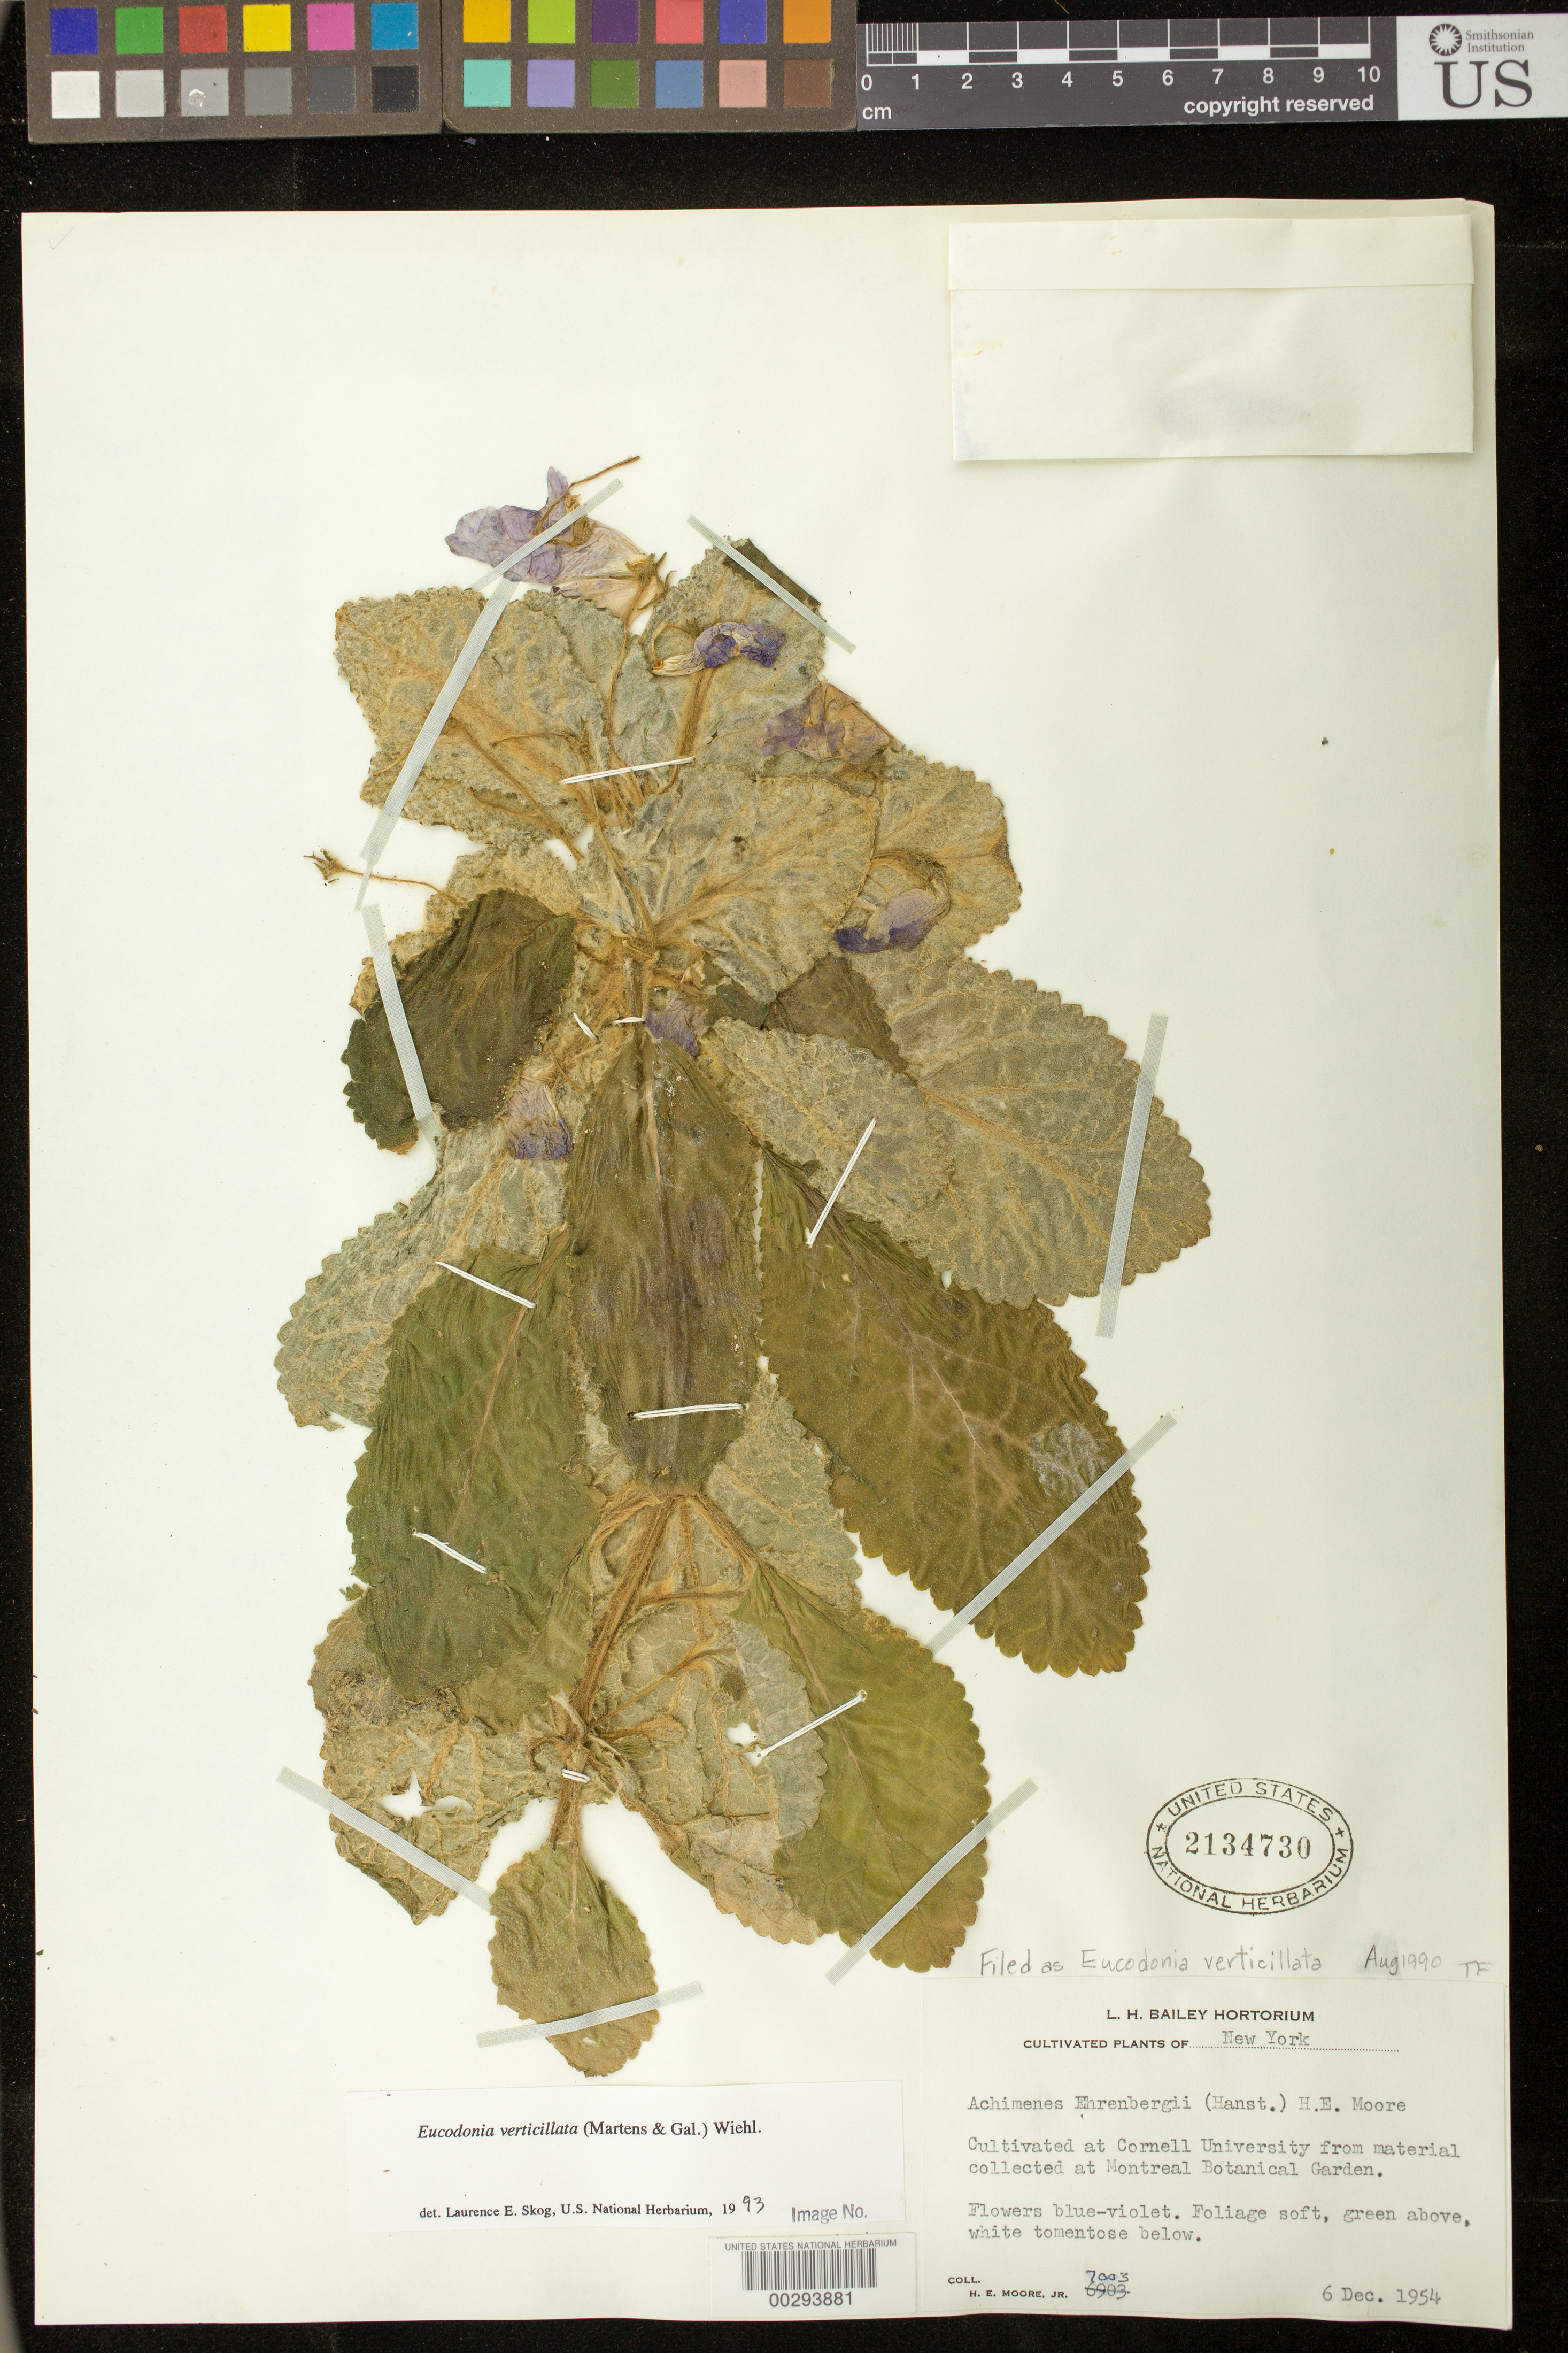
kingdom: Plantae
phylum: Tracheophyta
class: Magnoliopsida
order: Lamiales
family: Gesneriaceae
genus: Eucodonia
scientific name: Eucodonia verticillata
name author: (M. Martens & Galeotti) Wiehler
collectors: H. E. Moore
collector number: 7003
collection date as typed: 06 Dec 1954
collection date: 1954-12-06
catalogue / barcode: US 2134730